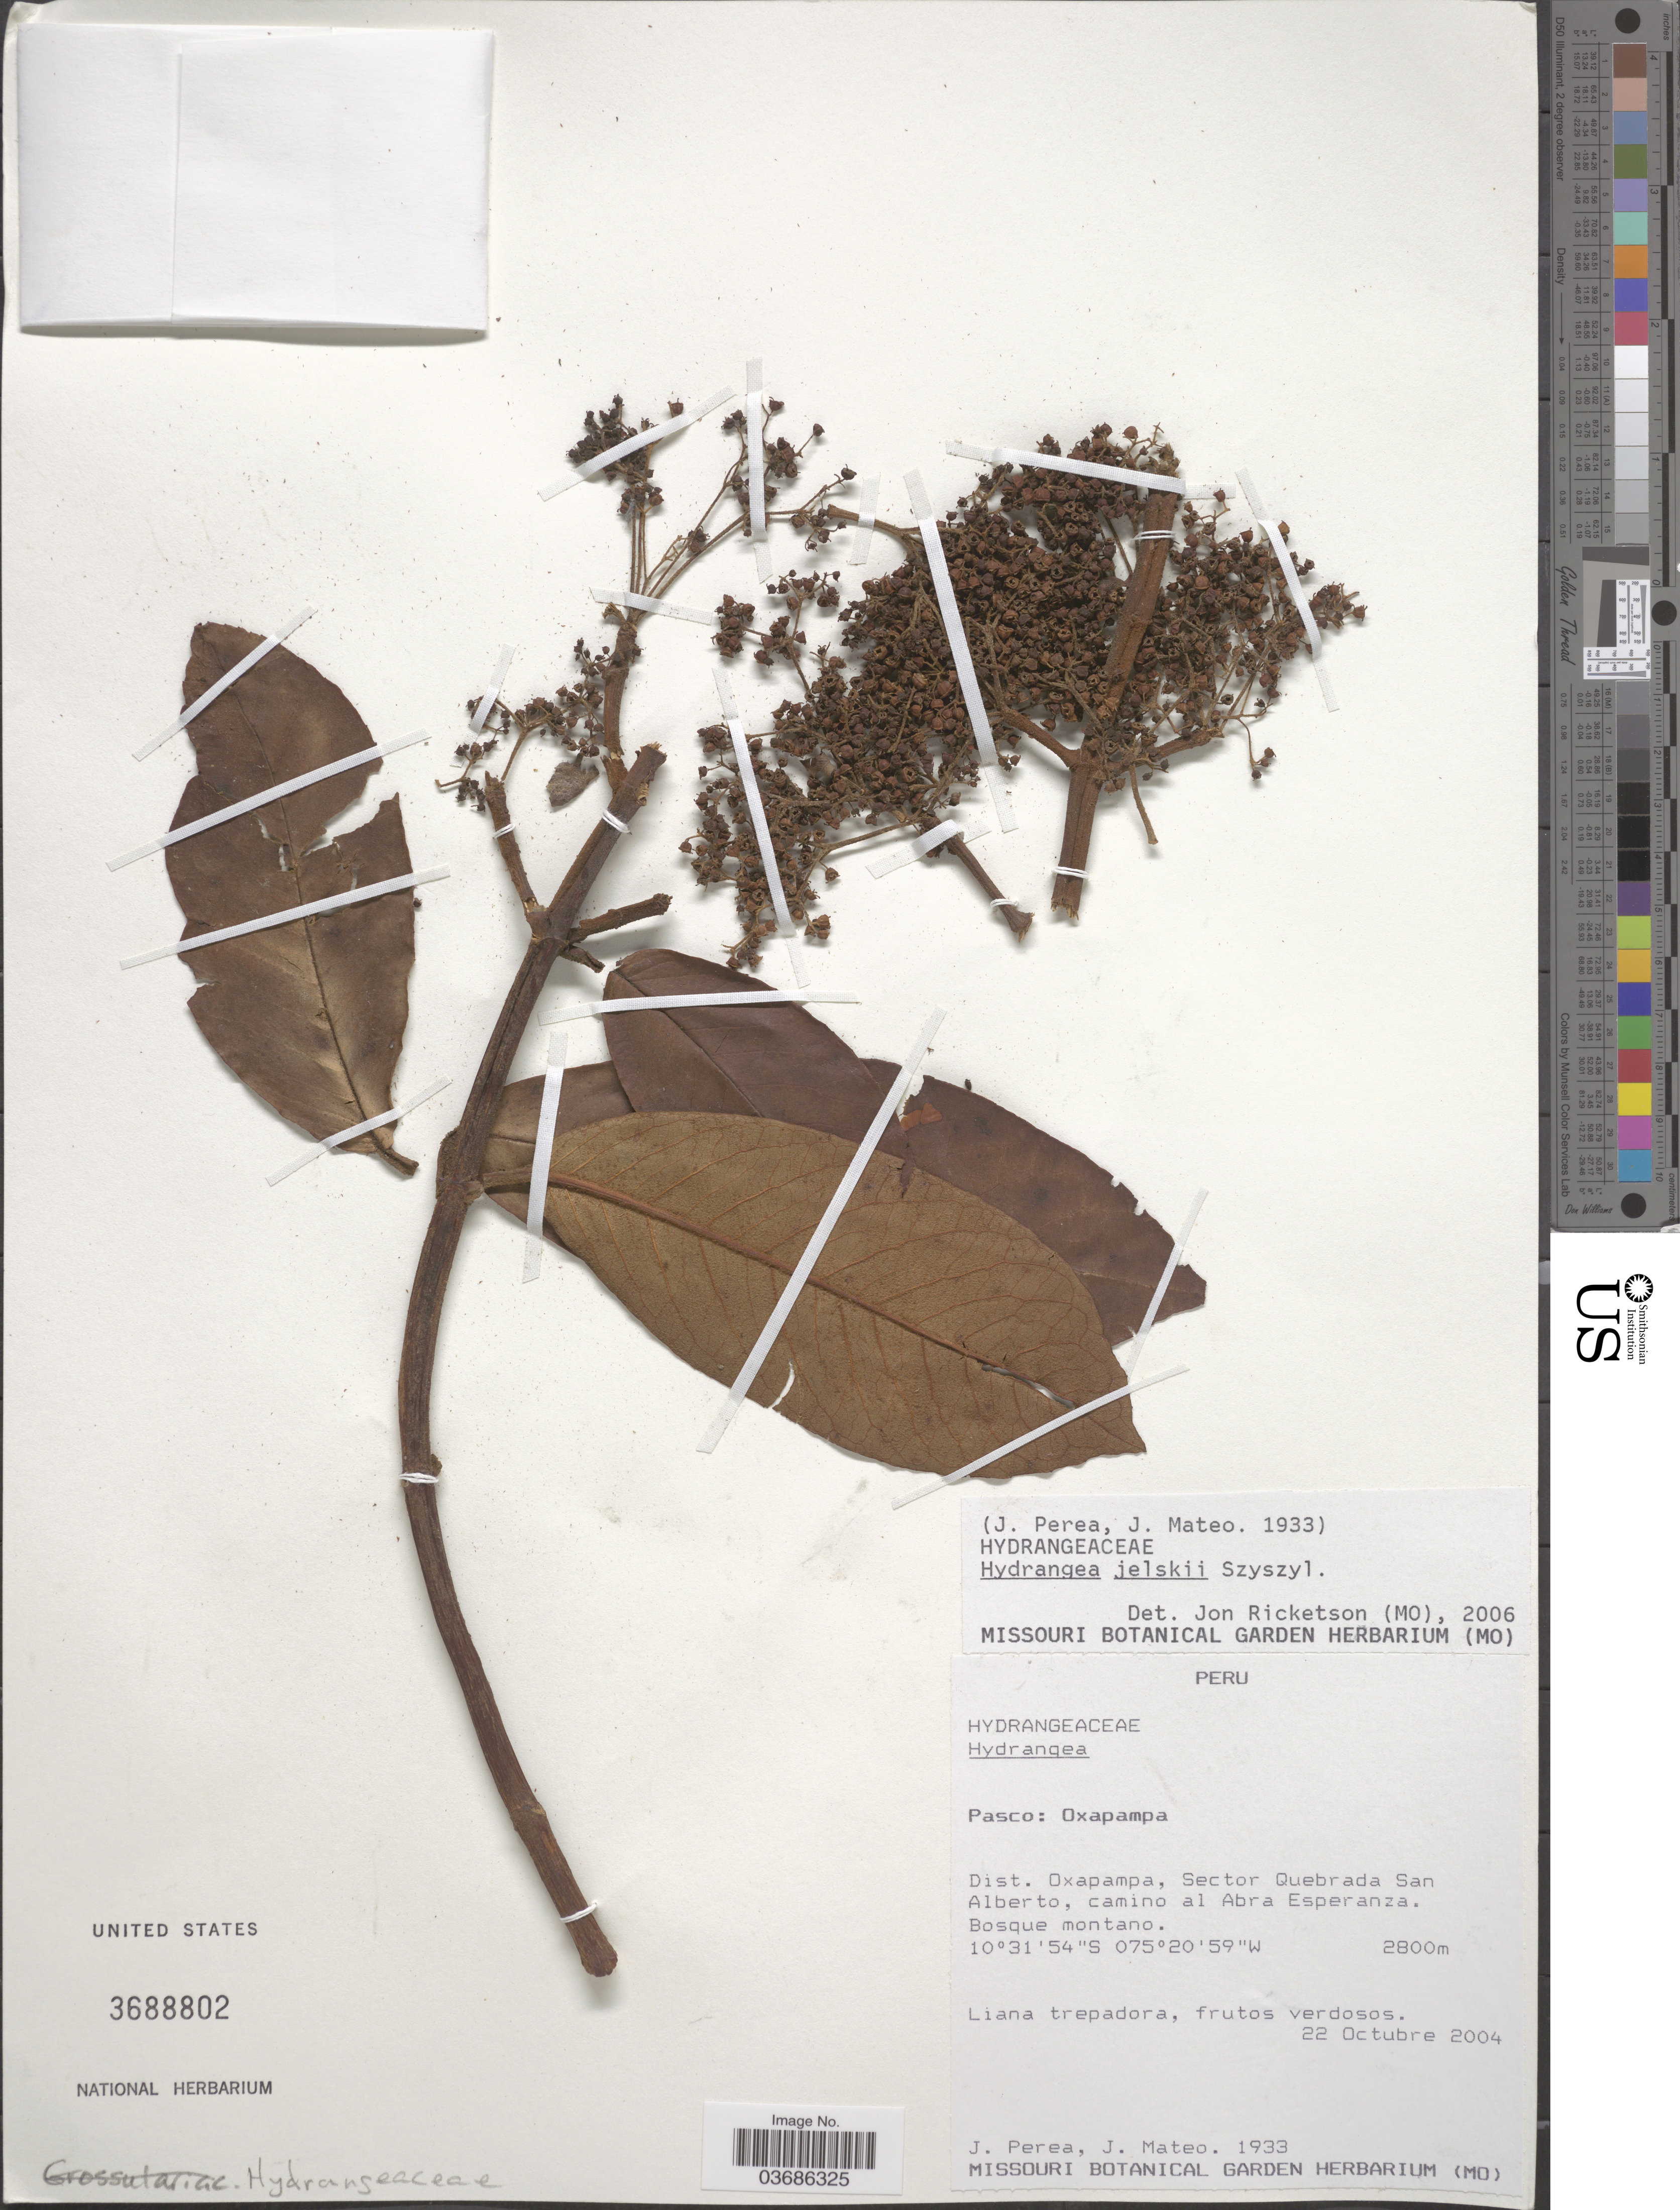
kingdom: Plantae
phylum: Tracheophyta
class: Magnoliopsida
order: Cornales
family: Hydrangeaceae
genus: Hydrangea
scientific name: Hydrangea jelskii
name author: Szyszyl.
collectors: J. Perea & J. Mateo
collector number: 1933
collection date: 2004-10-22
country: Peru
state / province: Pasco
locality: Oxapampa. Dist. Oxapampa, Sector Quebrada San Alberto, camino al Abra Esperanza. Bosque montano.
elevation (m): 2800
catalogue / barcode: US 3688802